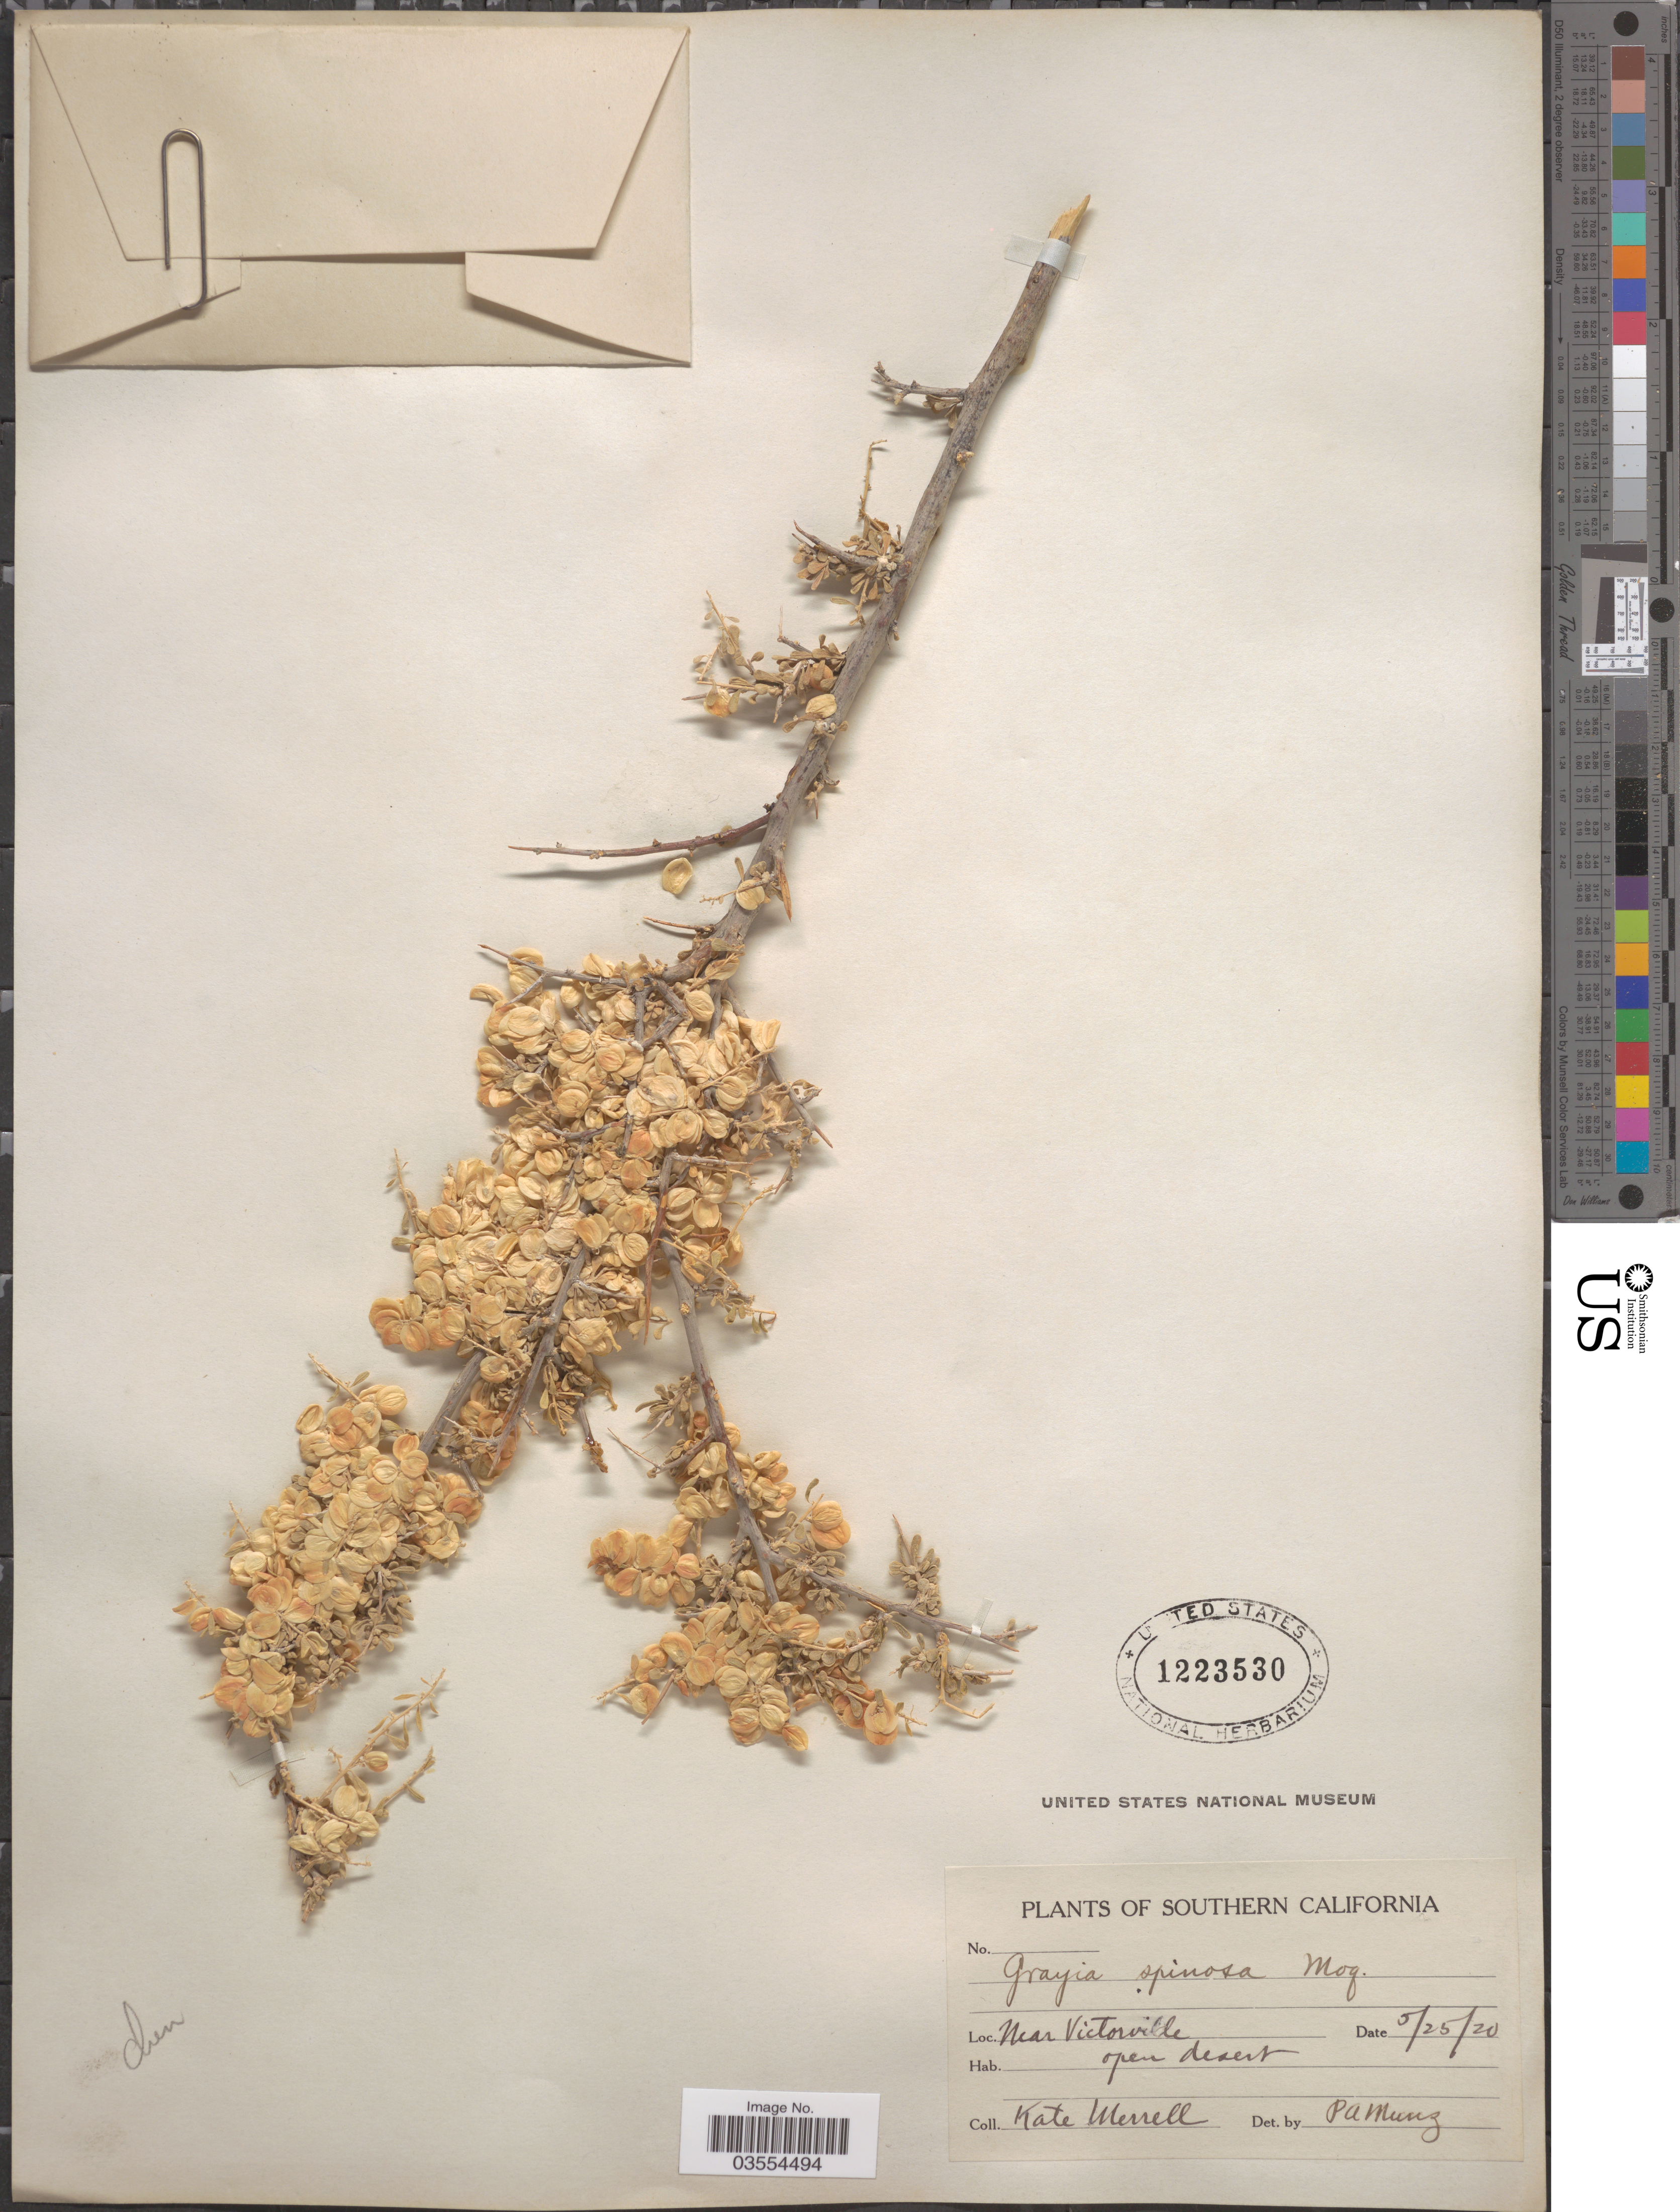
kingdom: Plantae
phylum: Tracheophyta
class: Magnoliopsida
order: Caryophyllales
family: Amaranthaceae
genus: Grayia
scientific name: Grayia spinosa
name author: (Hook.) Moq.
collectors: P. A. Munz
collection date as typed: Transcribed d/m/y: 25/5/20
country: United States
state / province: California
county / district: San Barnadino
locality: Southern California. Near Victorville.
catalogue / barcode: US 1223530